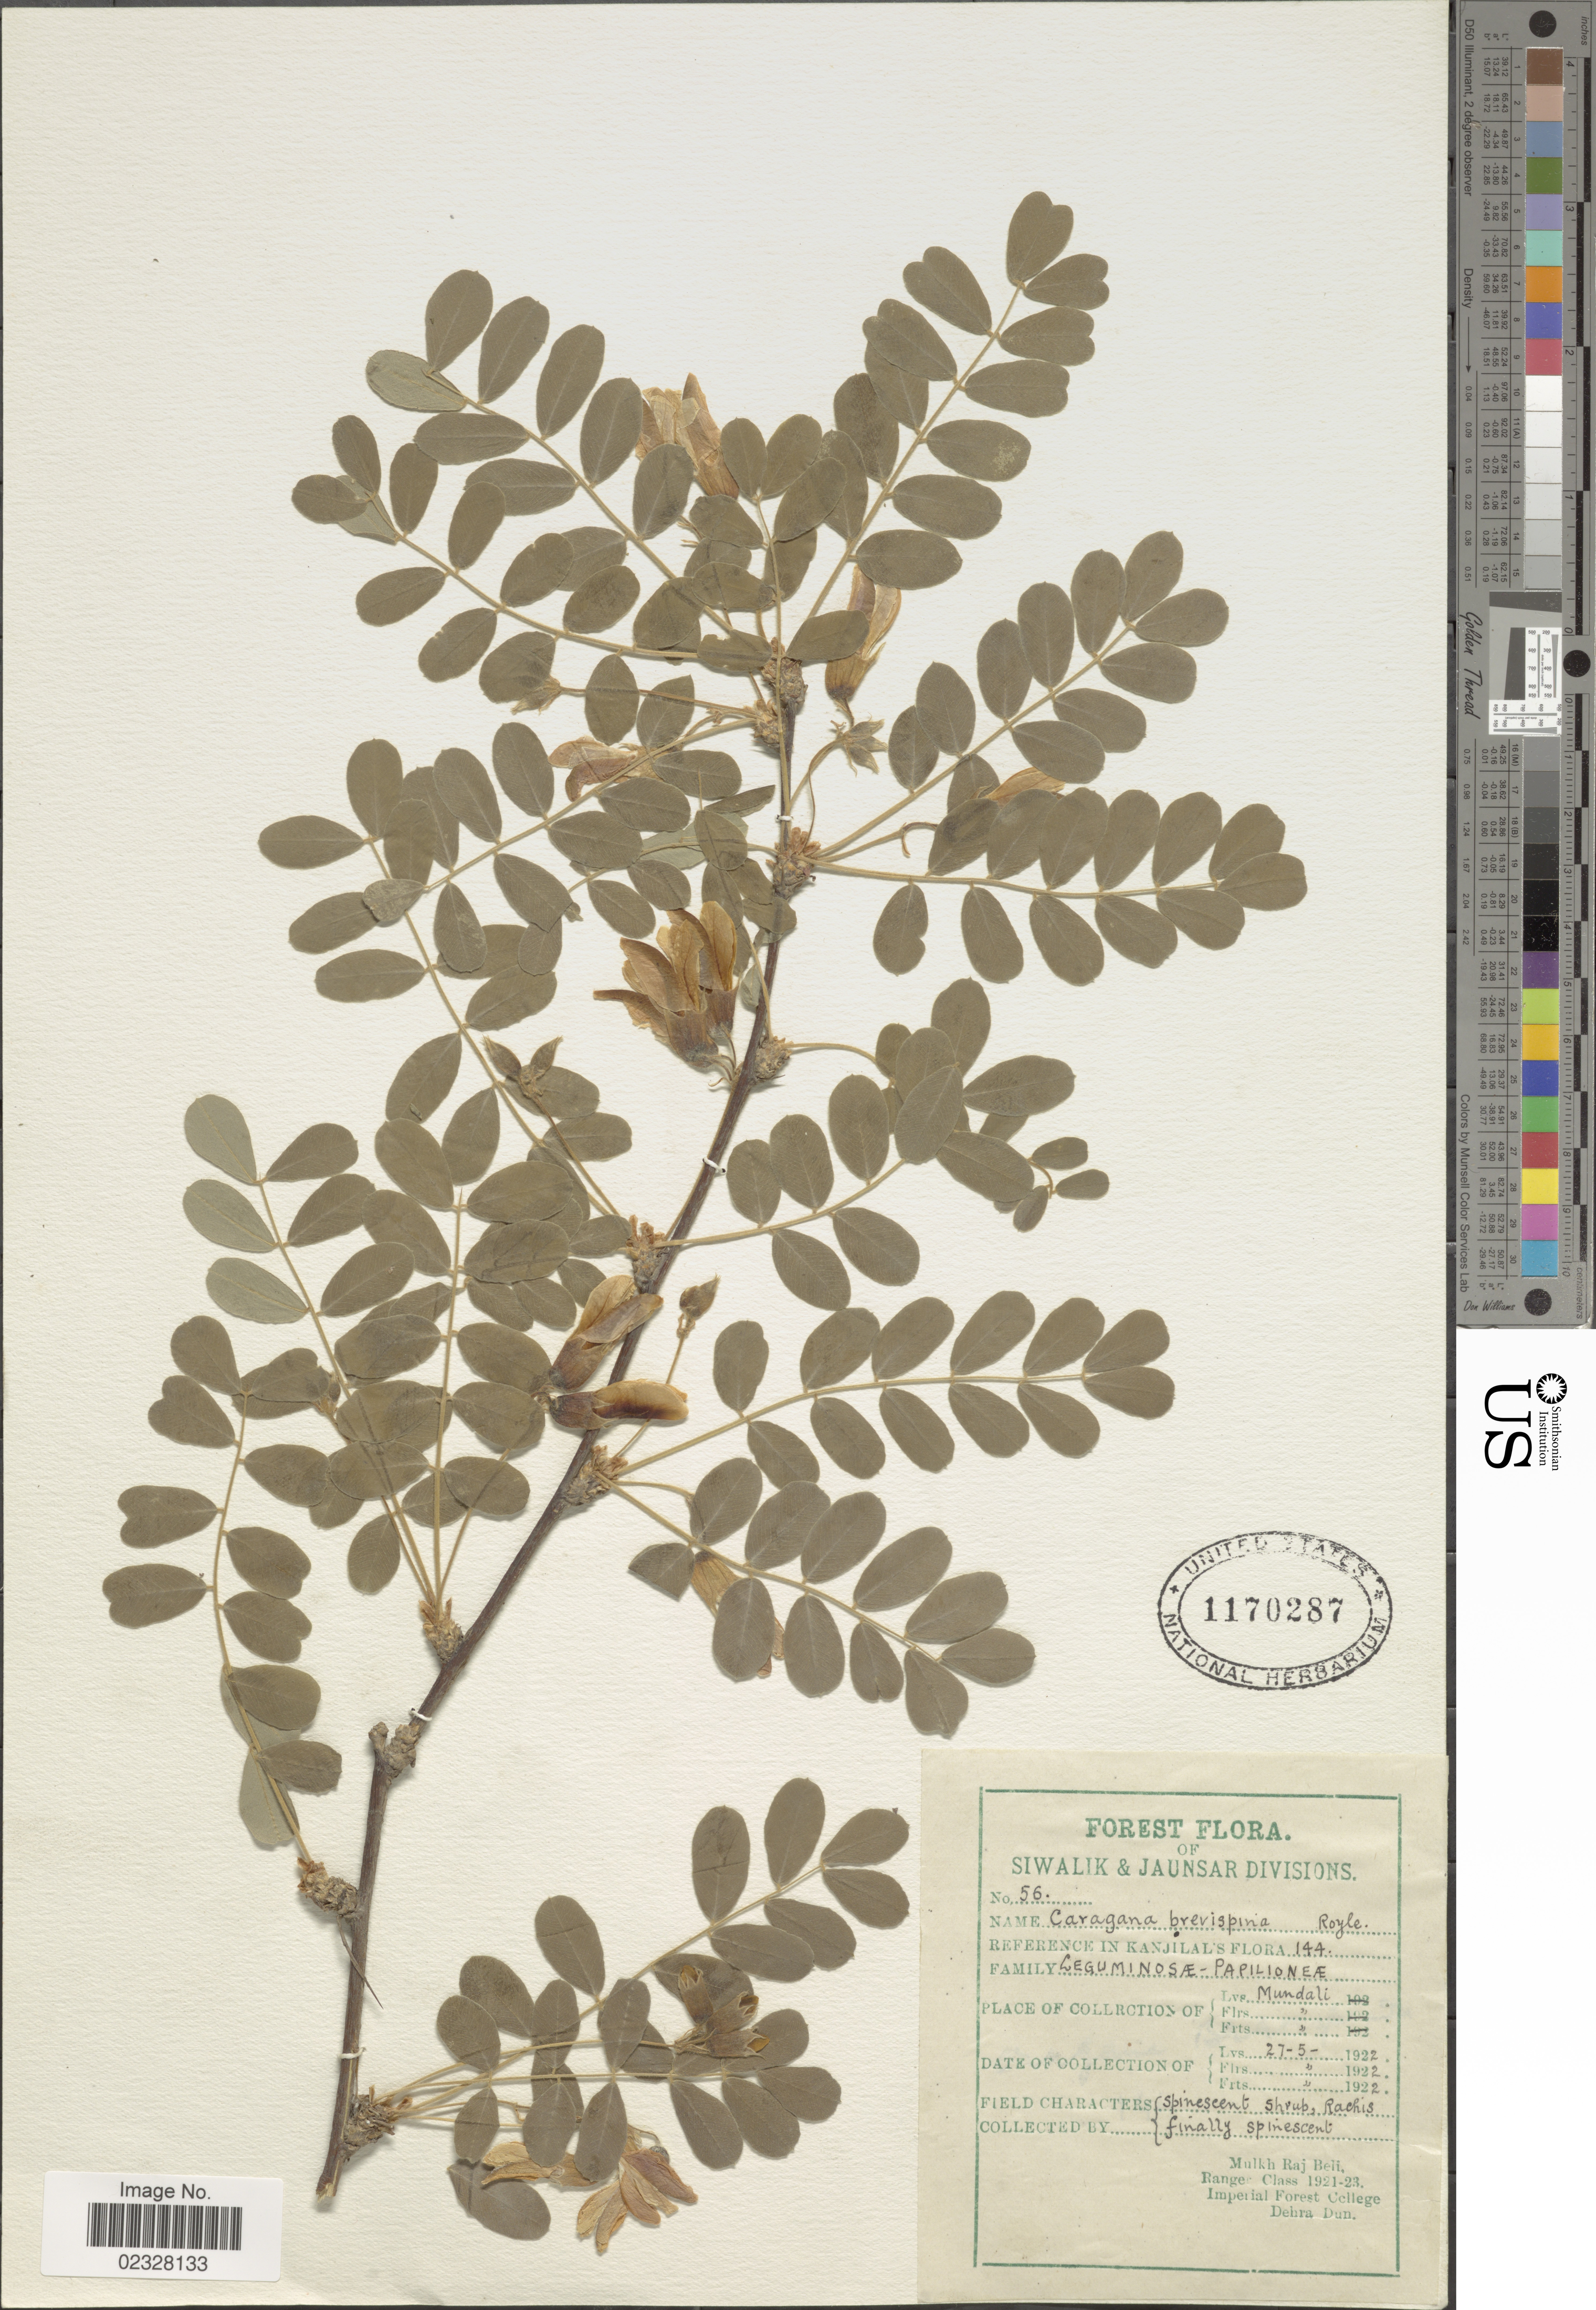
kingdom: Plantae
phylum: Tracheophyta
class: Magnoliopsida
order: Fabales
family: Fabaceae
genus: Caragana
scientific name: Caragana brevispina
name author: Benth.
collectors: M. Beli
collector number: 56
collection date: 1922-05-27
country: India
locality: Siwalik & Jaunsar Divisions. Mundali.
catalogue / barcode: US 1170287